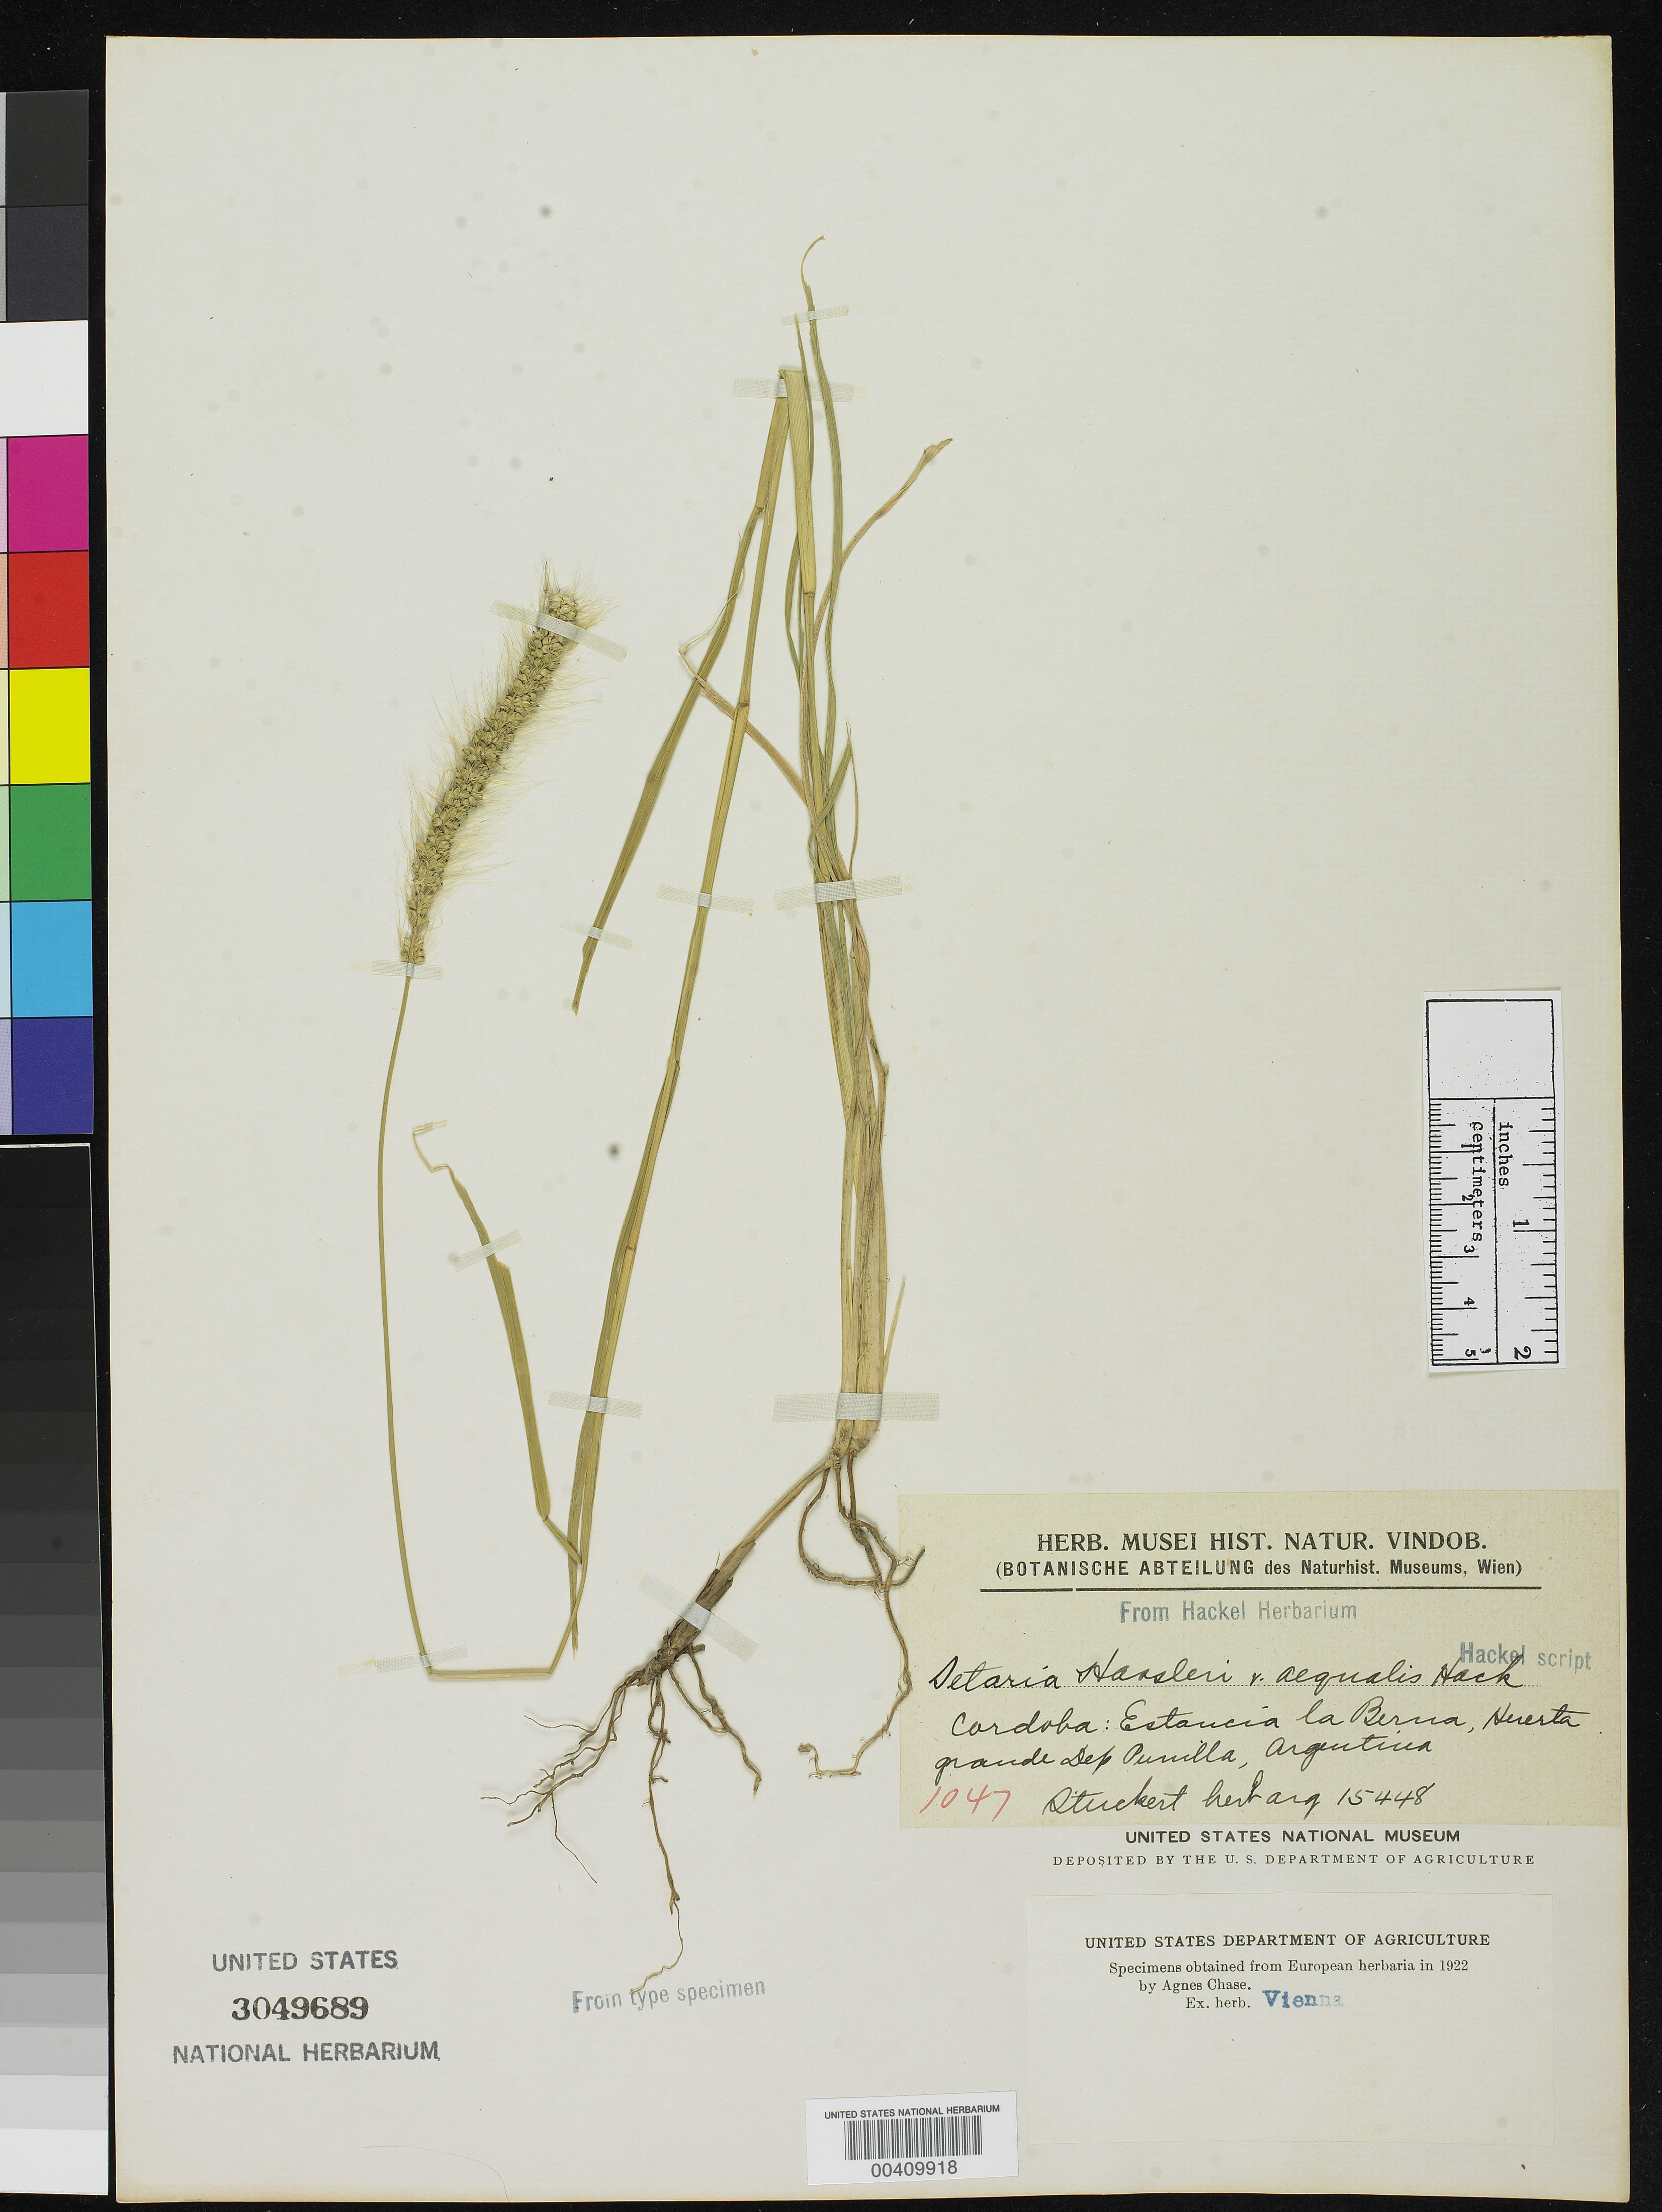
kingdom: Plantae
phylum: Tracheophyta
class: Liliopsida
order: Poales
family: Poaceae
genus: Setaria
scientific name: Setaria hassleri var. aequalis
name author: Hack. in Stuck.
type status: Isotype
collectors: T. Stuckert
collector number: Herb. Arg. 15448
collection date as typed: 31 Dec 1905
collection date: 1905-12-31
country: Argentina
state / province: Córdoba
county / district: Punilla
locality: Estancia La Berna, Huerta Grande.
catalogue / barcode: US 3049689